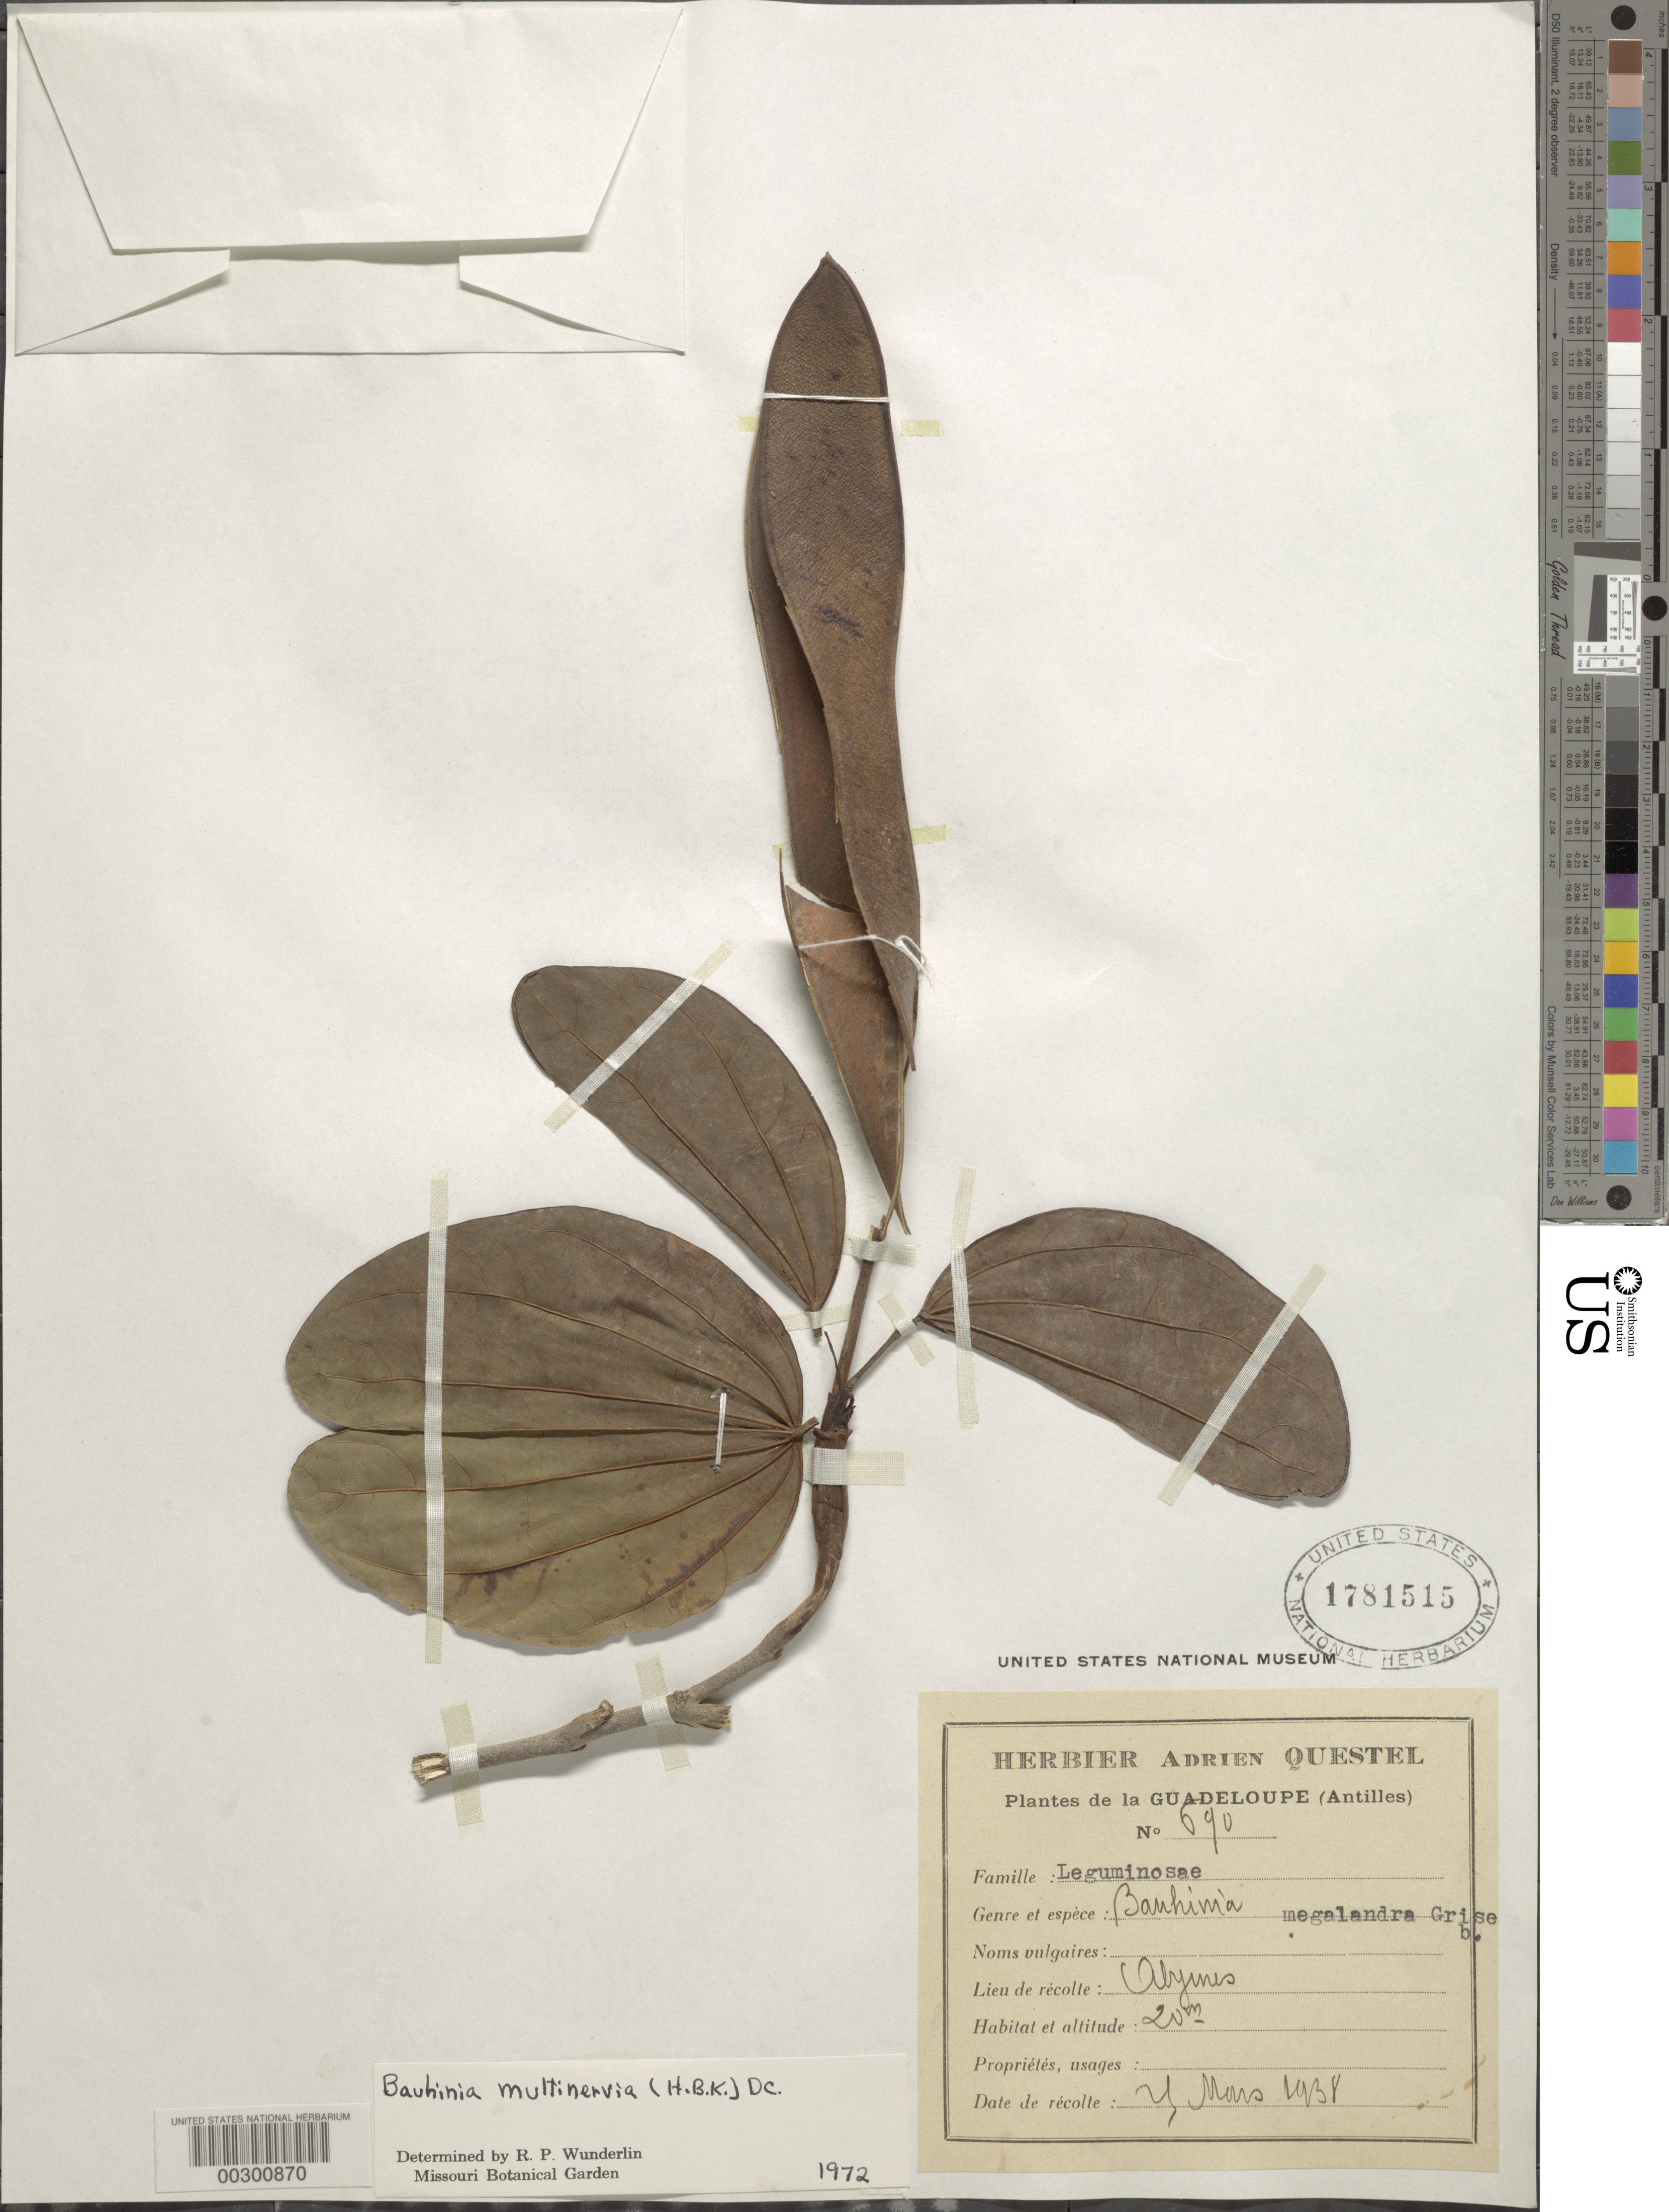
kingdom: Plantae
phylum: Tracheophyta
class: Magnoliopsida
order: Fabales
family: Fabaceae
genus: Bauhinia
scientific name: Bauhinia multinervia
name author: (Kunth) DC.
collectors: A. Questel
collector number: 690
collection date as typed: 27 Mar 1938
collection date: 1938-03-27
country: Guadeloupe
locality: Grounds gands olymes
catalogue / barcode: US 1781515